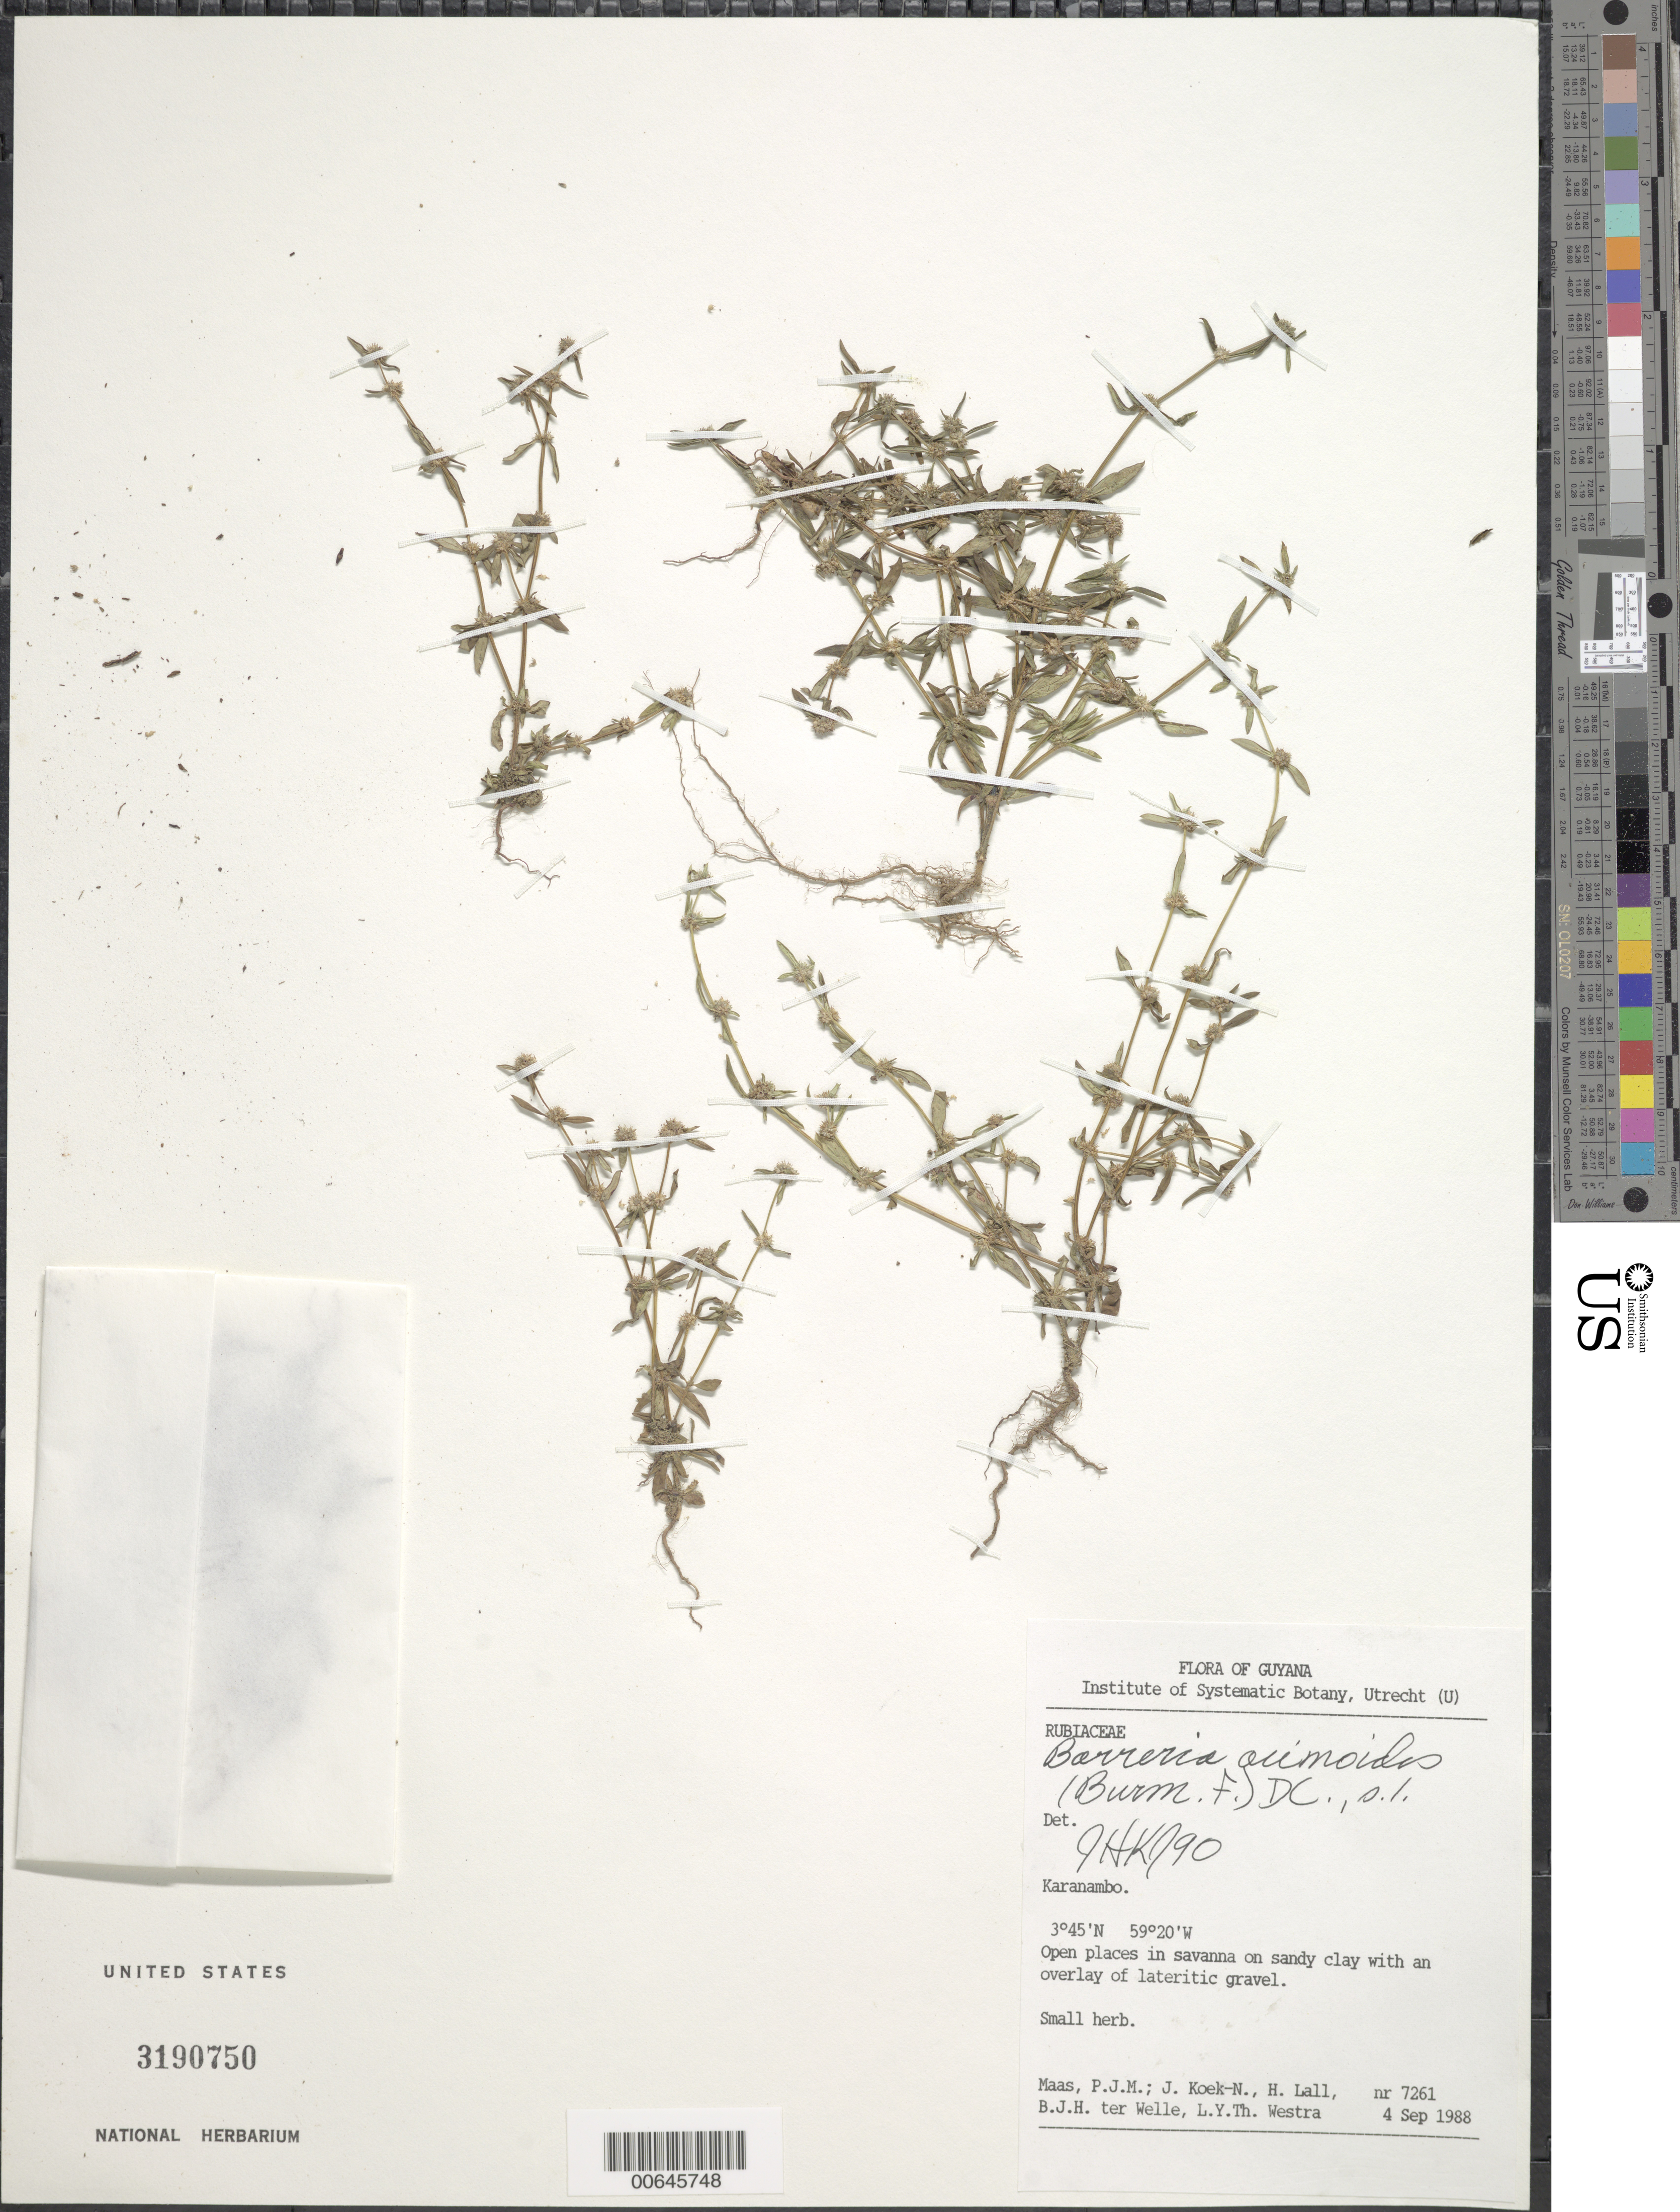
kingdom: Plantae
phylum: Tracheophyta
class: Magnoliopsida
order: Gentianales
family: Rubiaceae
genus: Borreria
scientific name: Borreria ocimoides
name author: (Burm. f.) DC.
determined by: Kirkbride, J. H.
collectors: P. Maas, J. Koek-Noorman, H. Lall, B. Welle & L. Y. T. Westra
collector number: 7261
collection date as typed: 4-Sep-88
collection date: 1988-09-04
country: Guyana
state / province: U. Takutu-U. Essequibo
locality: Karanambo, savanna near airstrip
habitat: Savanna, sandy clay with lateritic gravel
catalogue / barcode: US 3190750